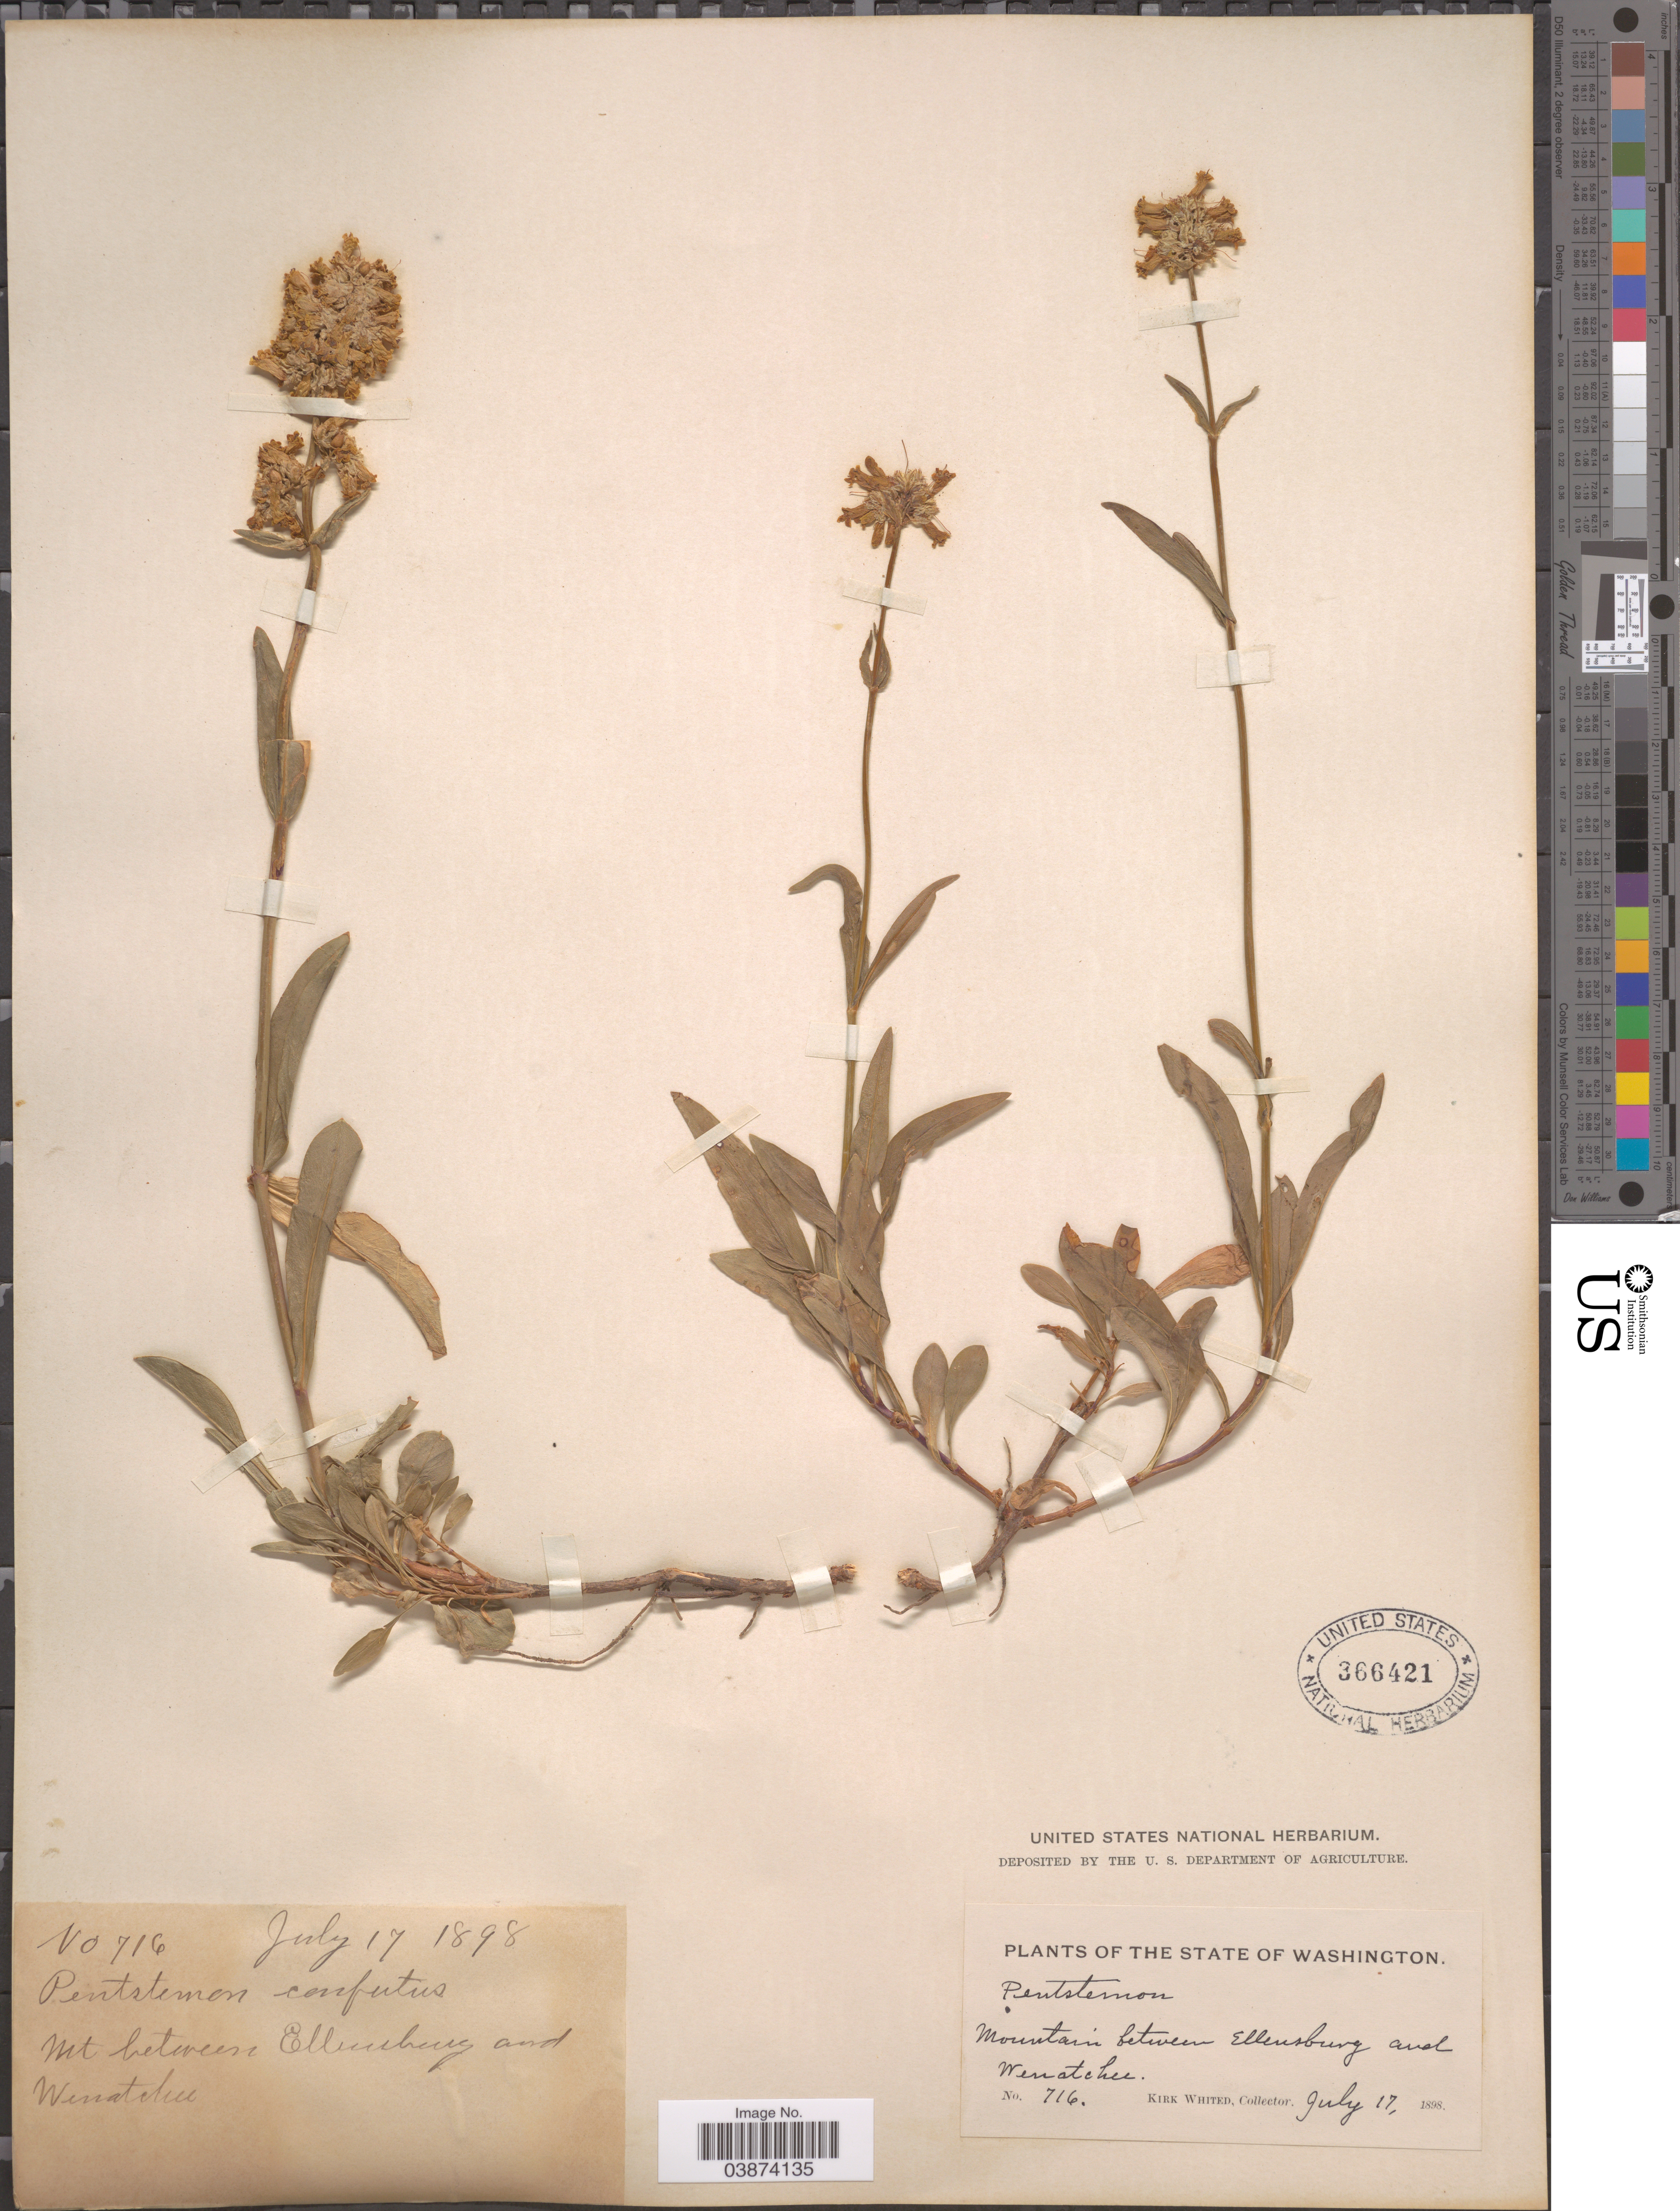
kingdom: Plantae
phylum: Tracheophyta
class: Magnoliopsida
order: Lamiales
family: Plantaginaceae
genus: Penstemon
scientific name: Penstemon confertus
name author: Douglas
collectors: K. Whited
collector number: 716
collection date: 1898-07-17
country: United States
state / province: Washington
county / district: Chelan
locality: Mountain between Ellensburg and Wenatchee.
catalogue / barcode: US 366421